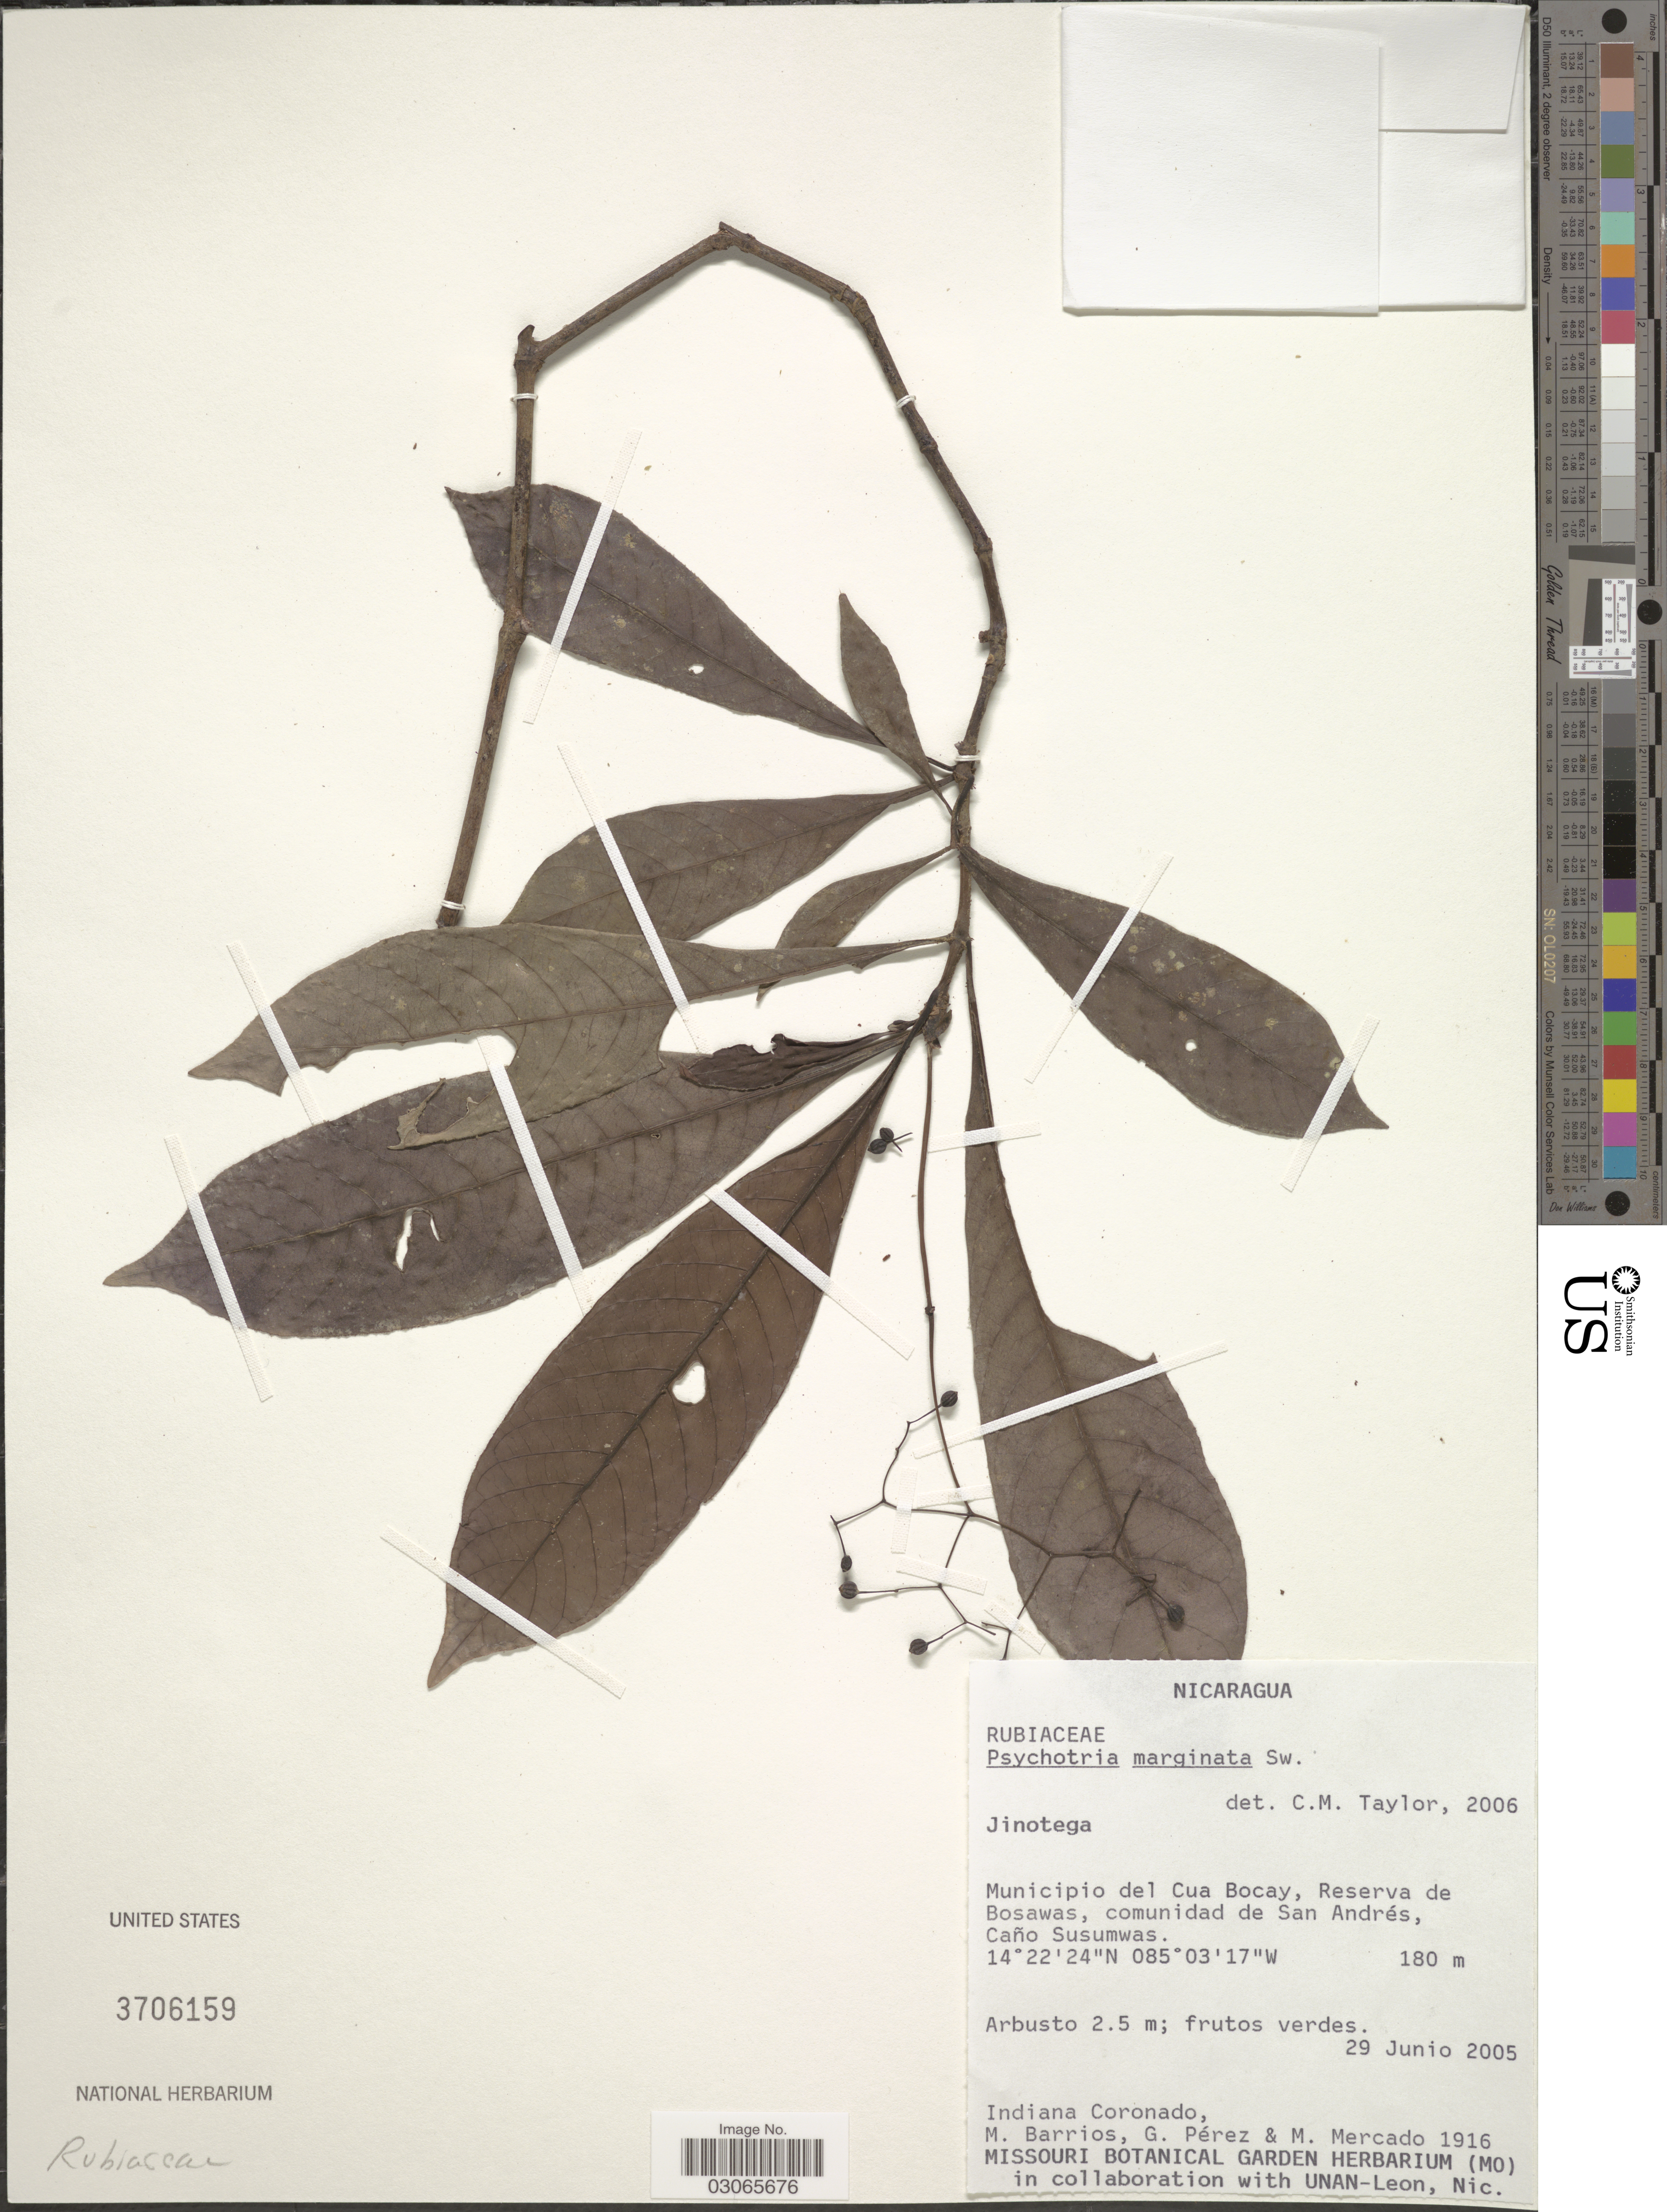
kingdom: Plantae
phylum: Tracheophyta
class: Magnoliopsida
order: Gentianales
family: Rubiaceae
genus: Psychotria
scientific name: Psychotria marginata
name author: Sw.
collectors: I. Coronado, M. Barrios, G. Perez & M. Mercado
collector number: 1916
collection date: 2005-06-29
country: Nicaragua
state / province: Jinotega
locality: Municipio del Cua Bocay, Reserva de Bosawas, comunidad de San Andrés, Caño Susumwas.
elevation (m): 180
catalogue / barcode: US 3706159